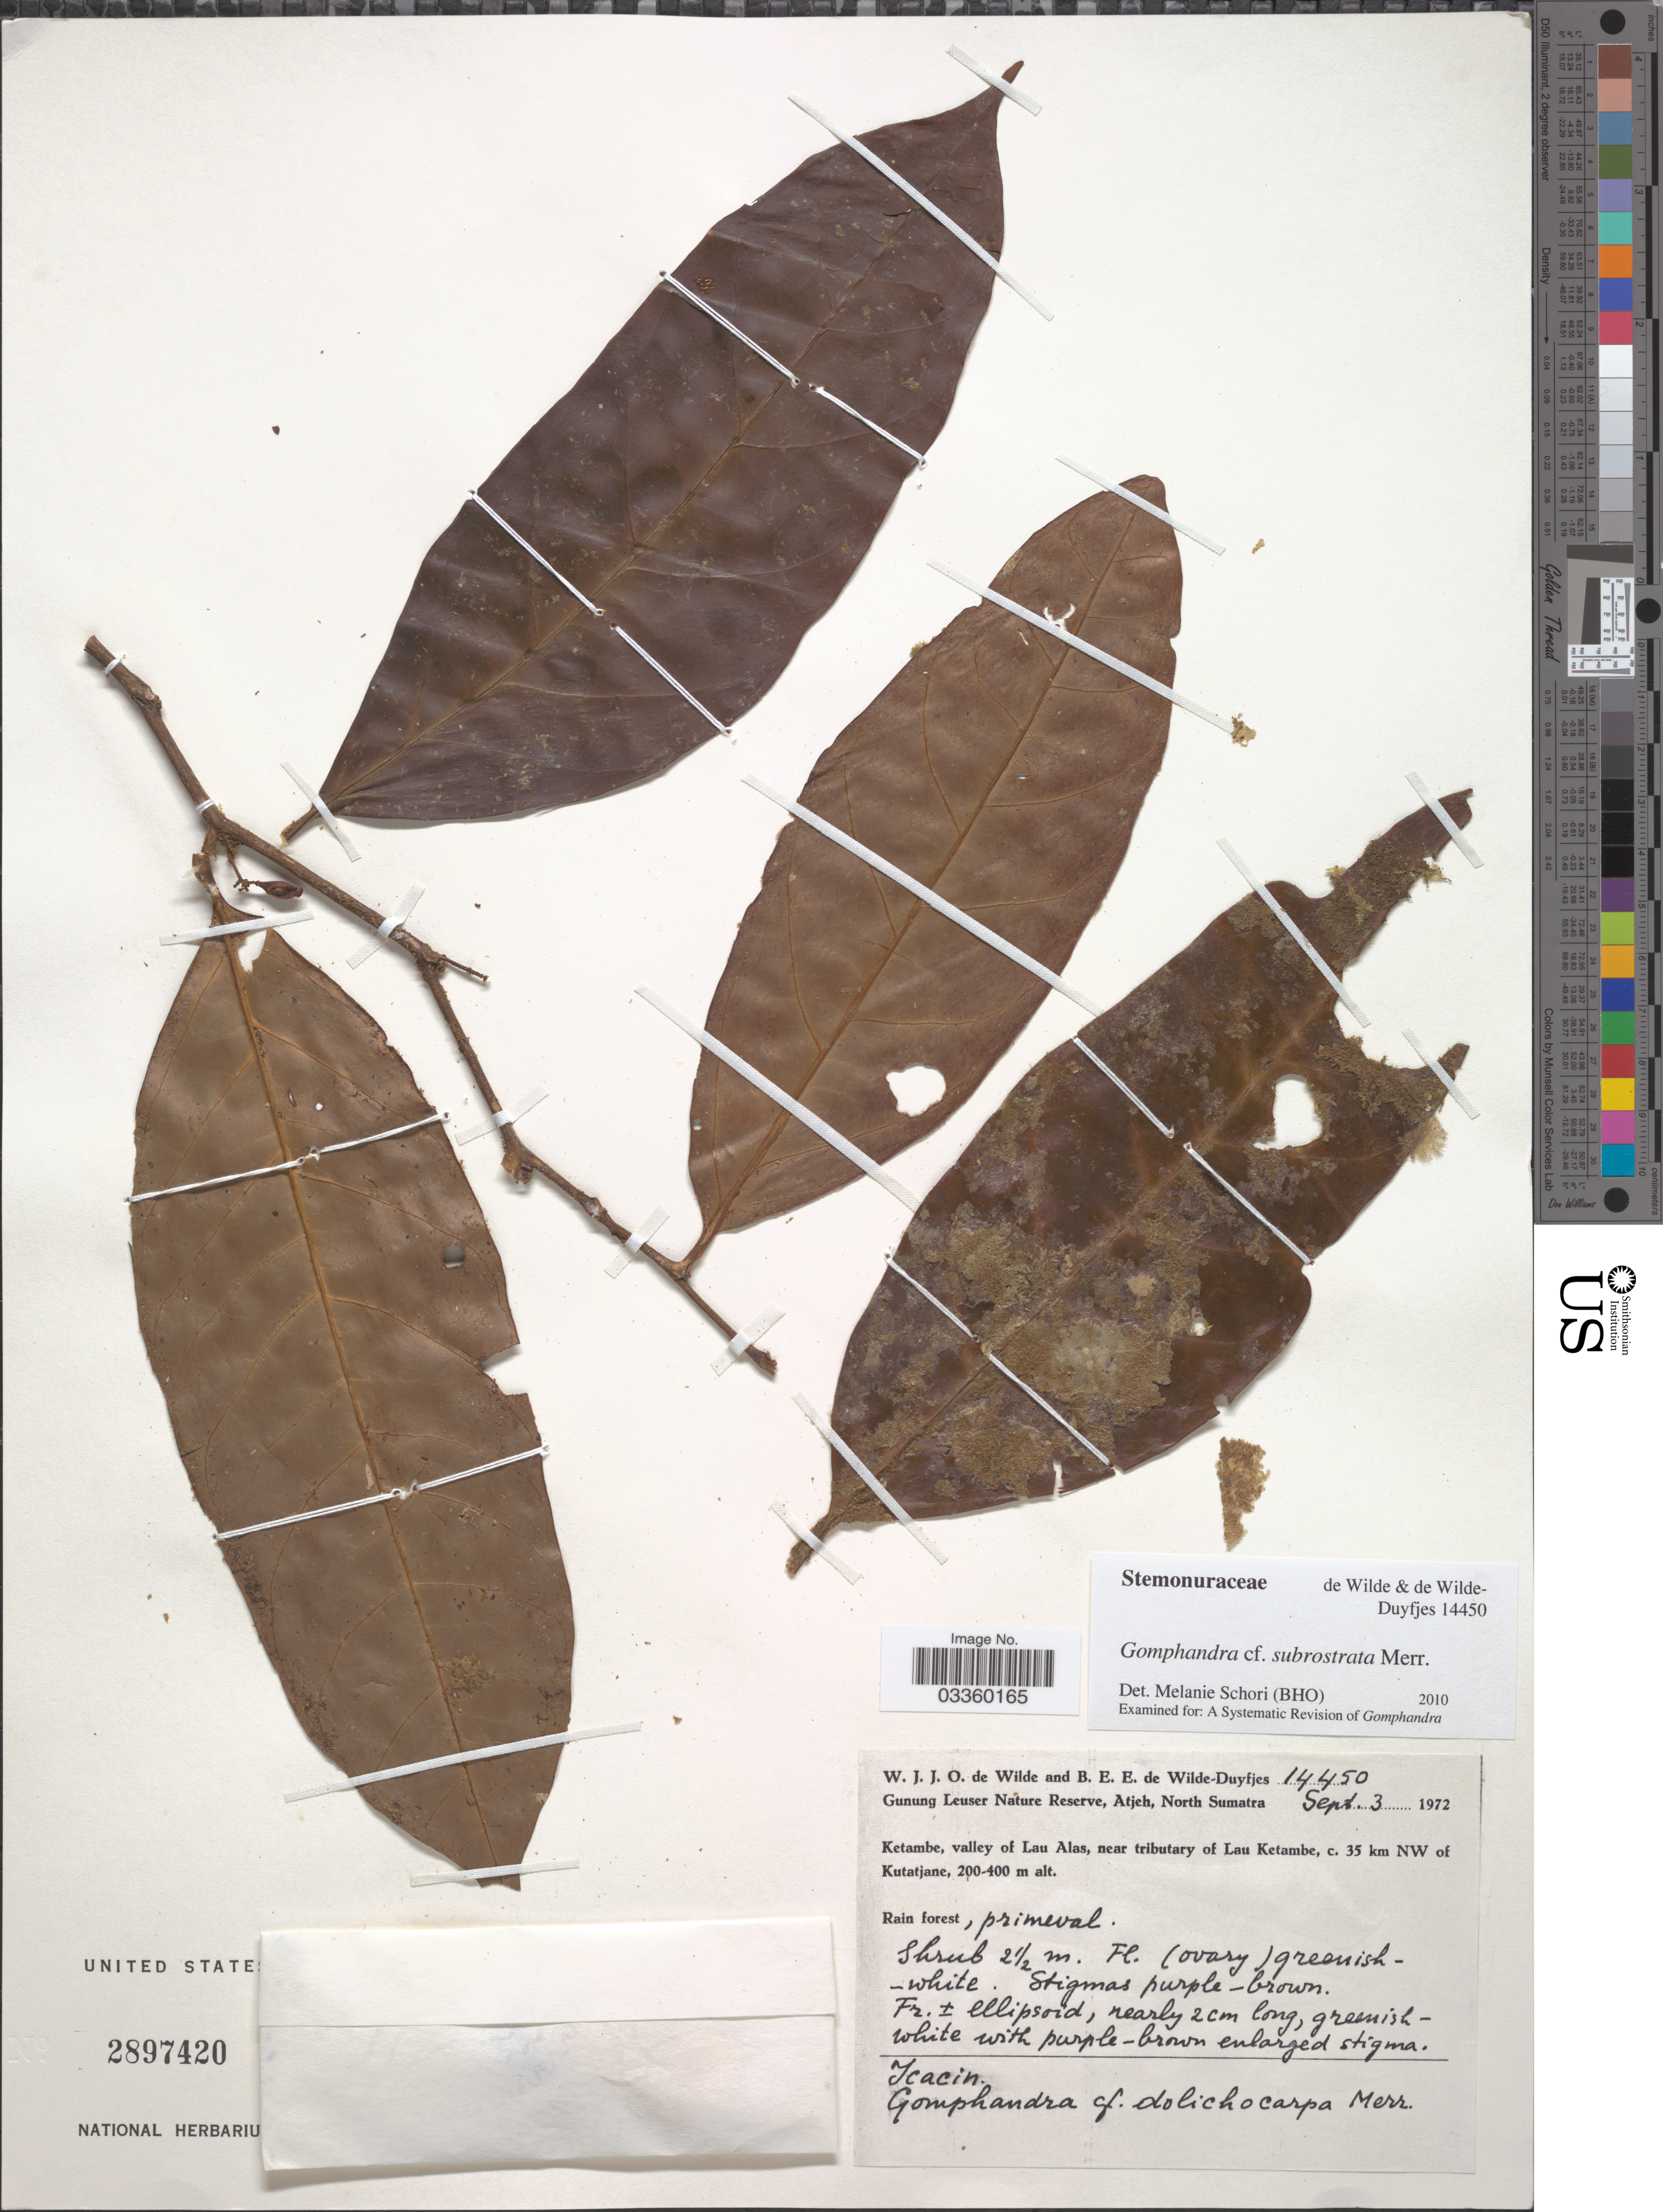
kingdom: Plantae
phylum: Tracheophyta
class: Magnoliopsida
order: Cardiopteridales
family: Stemonuraceae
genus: Gomphandra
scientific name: Gomphandra subrostrata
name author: Merr.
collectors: W. J. de Wilde & B. E. de Wilde-Duyfjes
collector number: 14450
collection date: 1972-09-03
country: Indonesia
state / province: Sumatra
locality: Gunung Leuser Nature Reserve, Atjeh, North Sumatra. Ketambe, valley of Lau Alas, near tributary of Lau Ketambe, c. 35 km NW of Kutatjane.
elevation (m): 200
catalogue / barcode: US 2897420